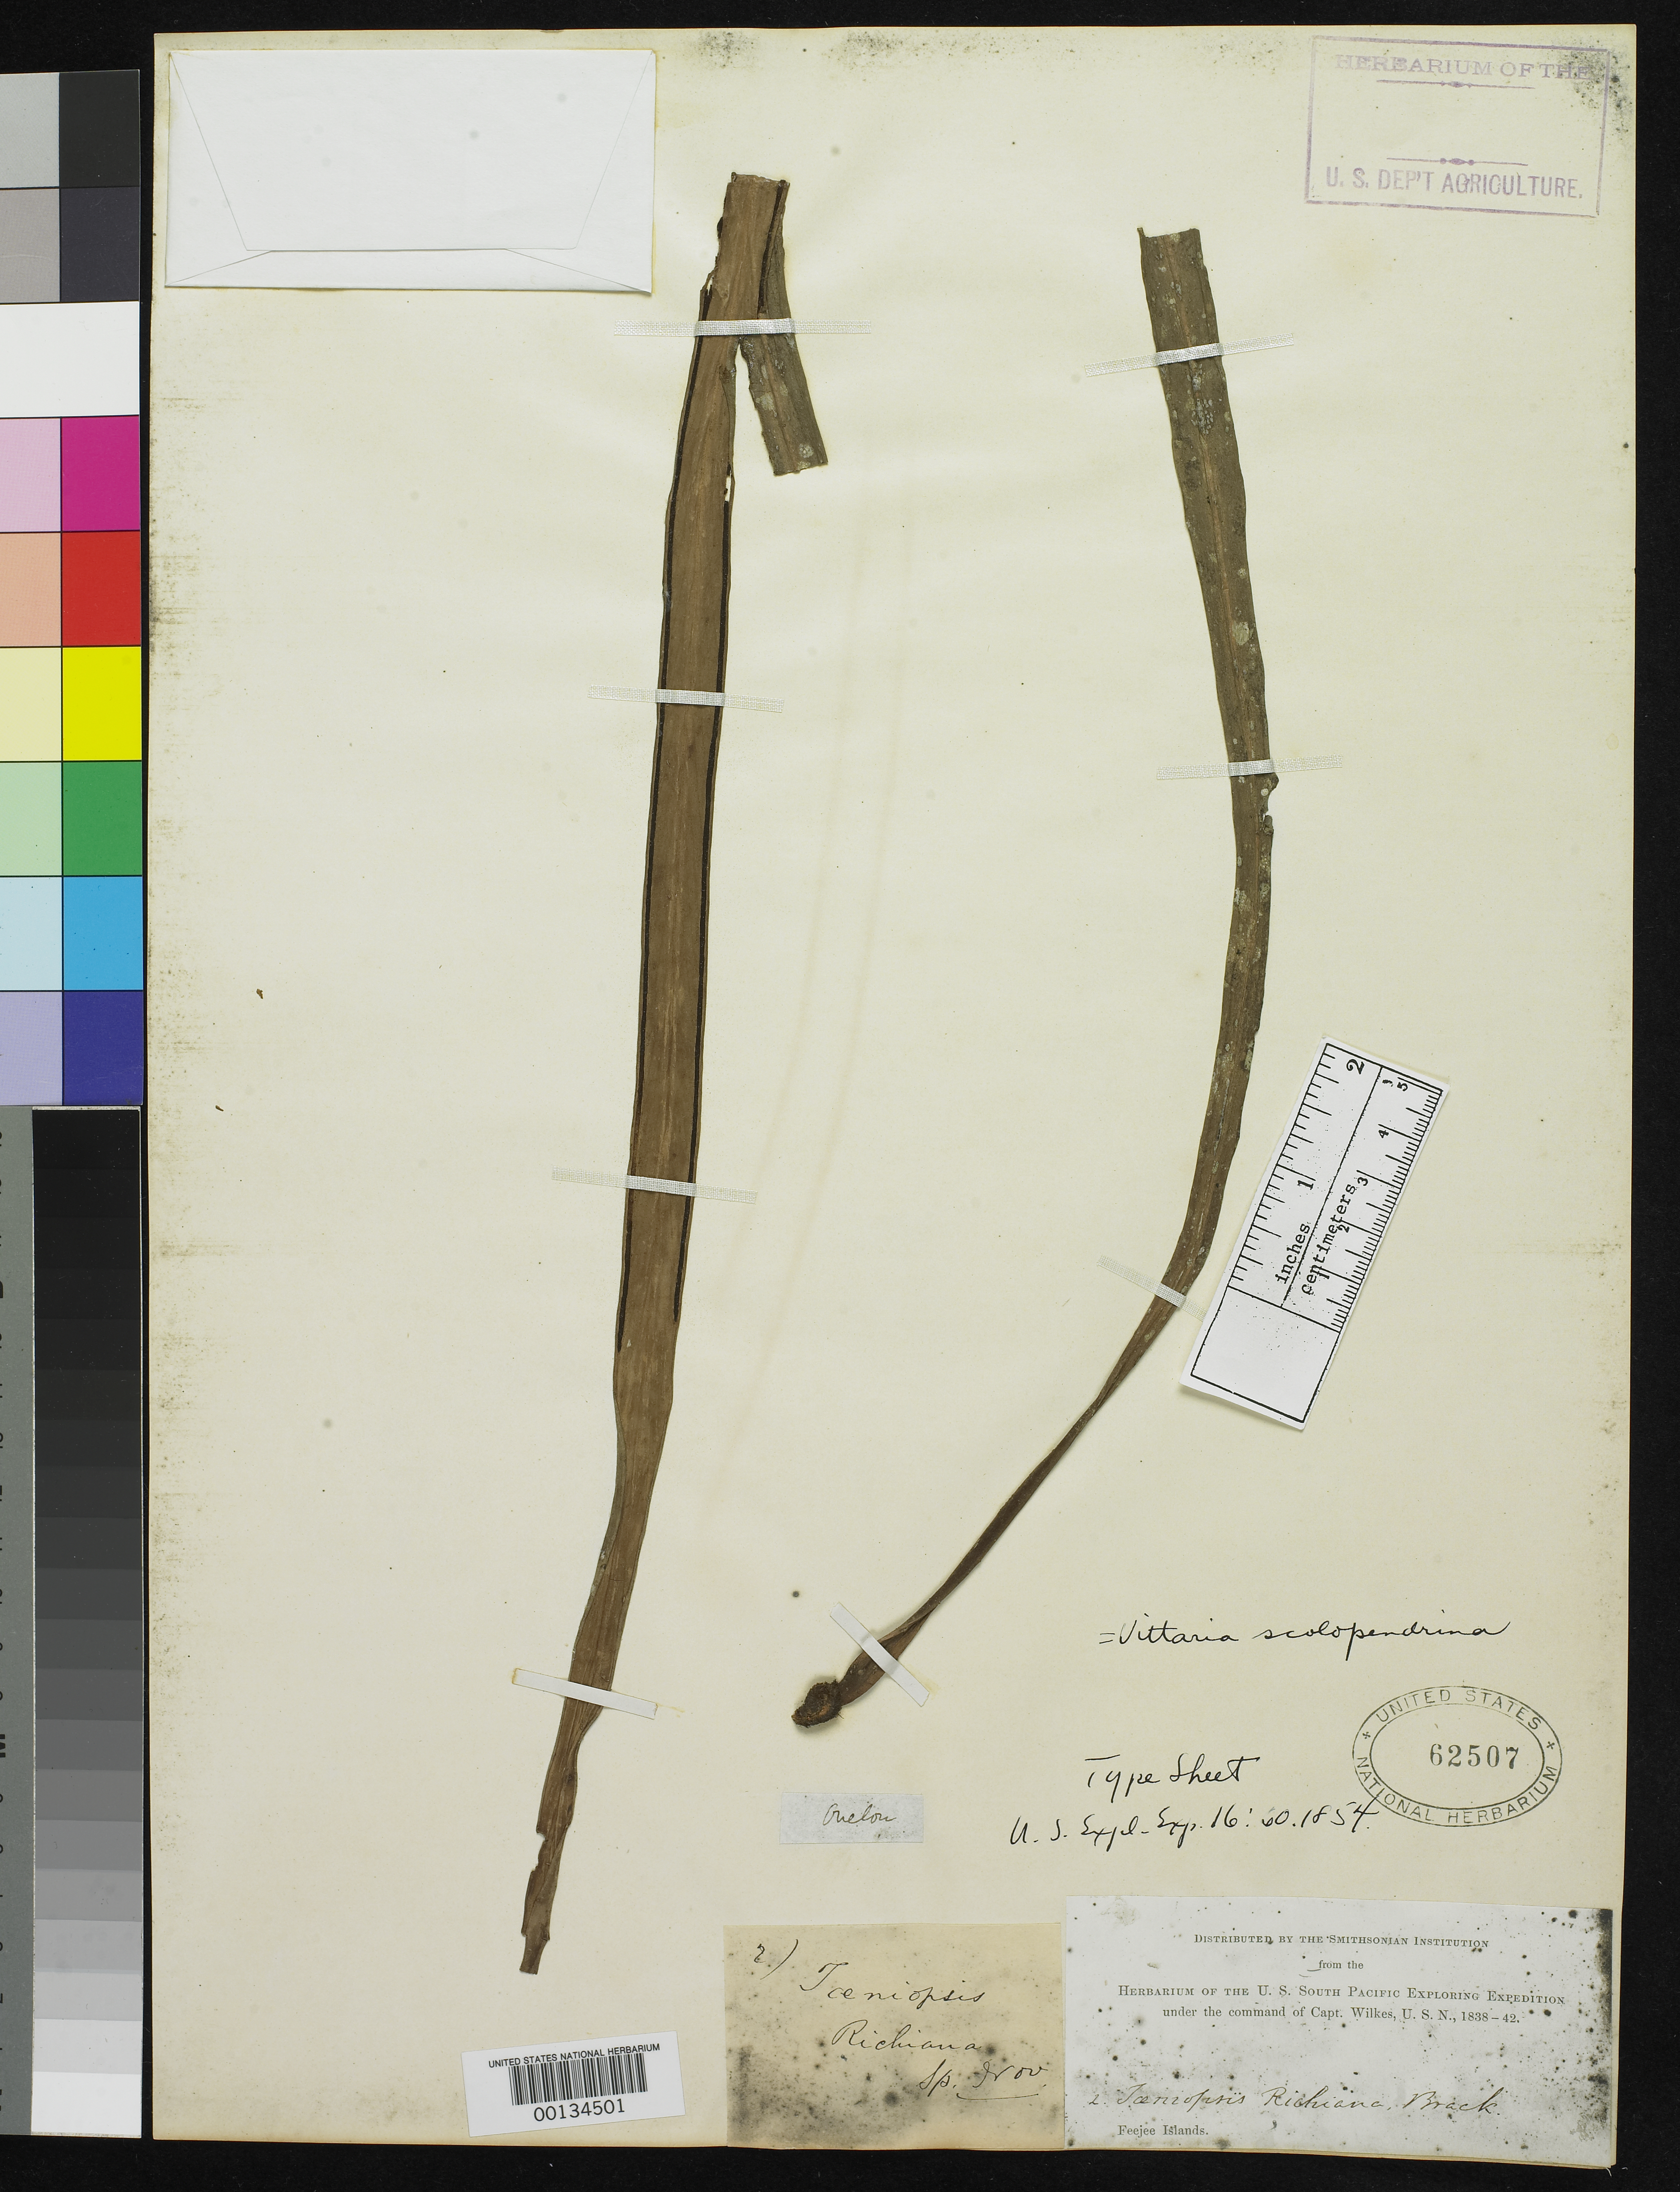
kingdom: Plantae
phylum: Tracheophyta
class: Polypodiopsida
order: Polypodiales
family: Pteridaceae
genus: Taeniopsis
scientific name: Taeniopsis richiana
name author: Brack. in Wilkes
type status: Holotype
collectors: Wilkes Explor. Exped.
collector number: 2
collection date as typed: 1838 to -- --- 1842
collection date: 1838/1842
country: Fiji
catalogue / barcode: US 62507